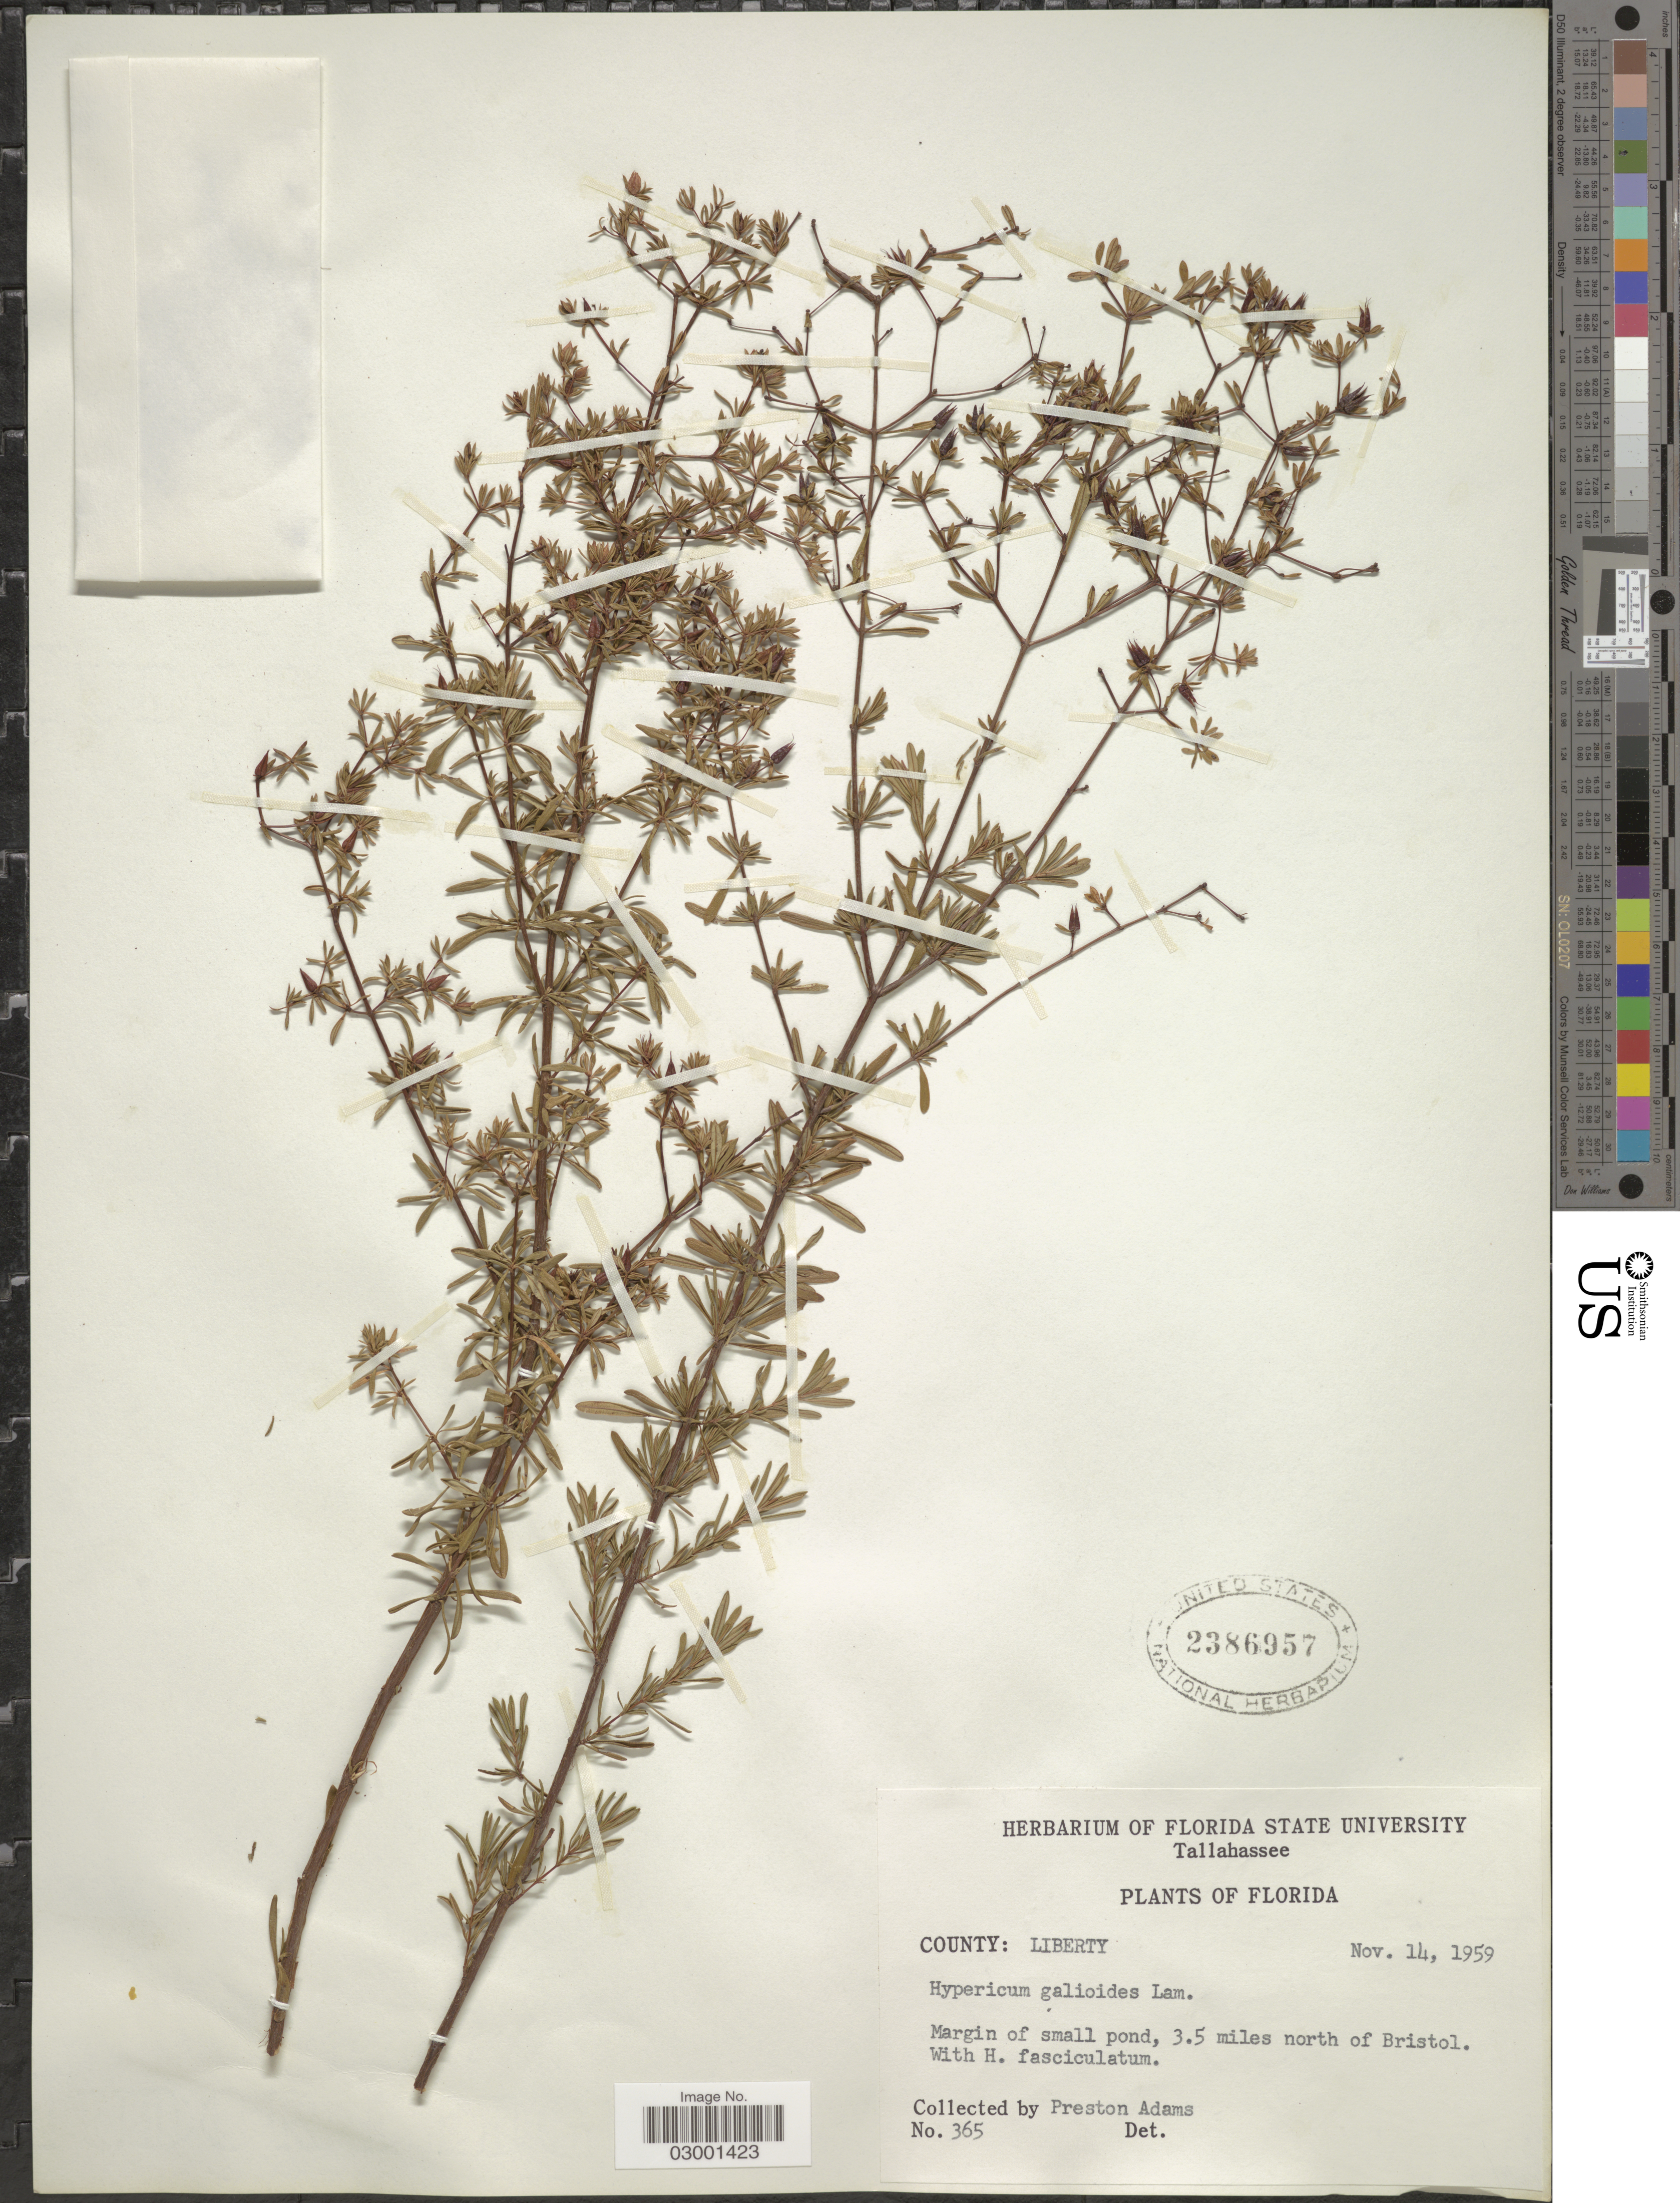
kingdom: Plantae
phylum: Tracheophyta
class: Magnoliopsida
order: Malpighiales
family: Hypericaceae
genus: Hypericum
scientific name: Hypericum galioides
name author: Lam.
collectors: P. Adams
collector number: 365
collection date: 1959-11-14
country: United States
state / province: Florida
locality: Tallahassee, County: Liberty, 3.5 miles north of Bristol.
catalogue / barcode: US 2386957